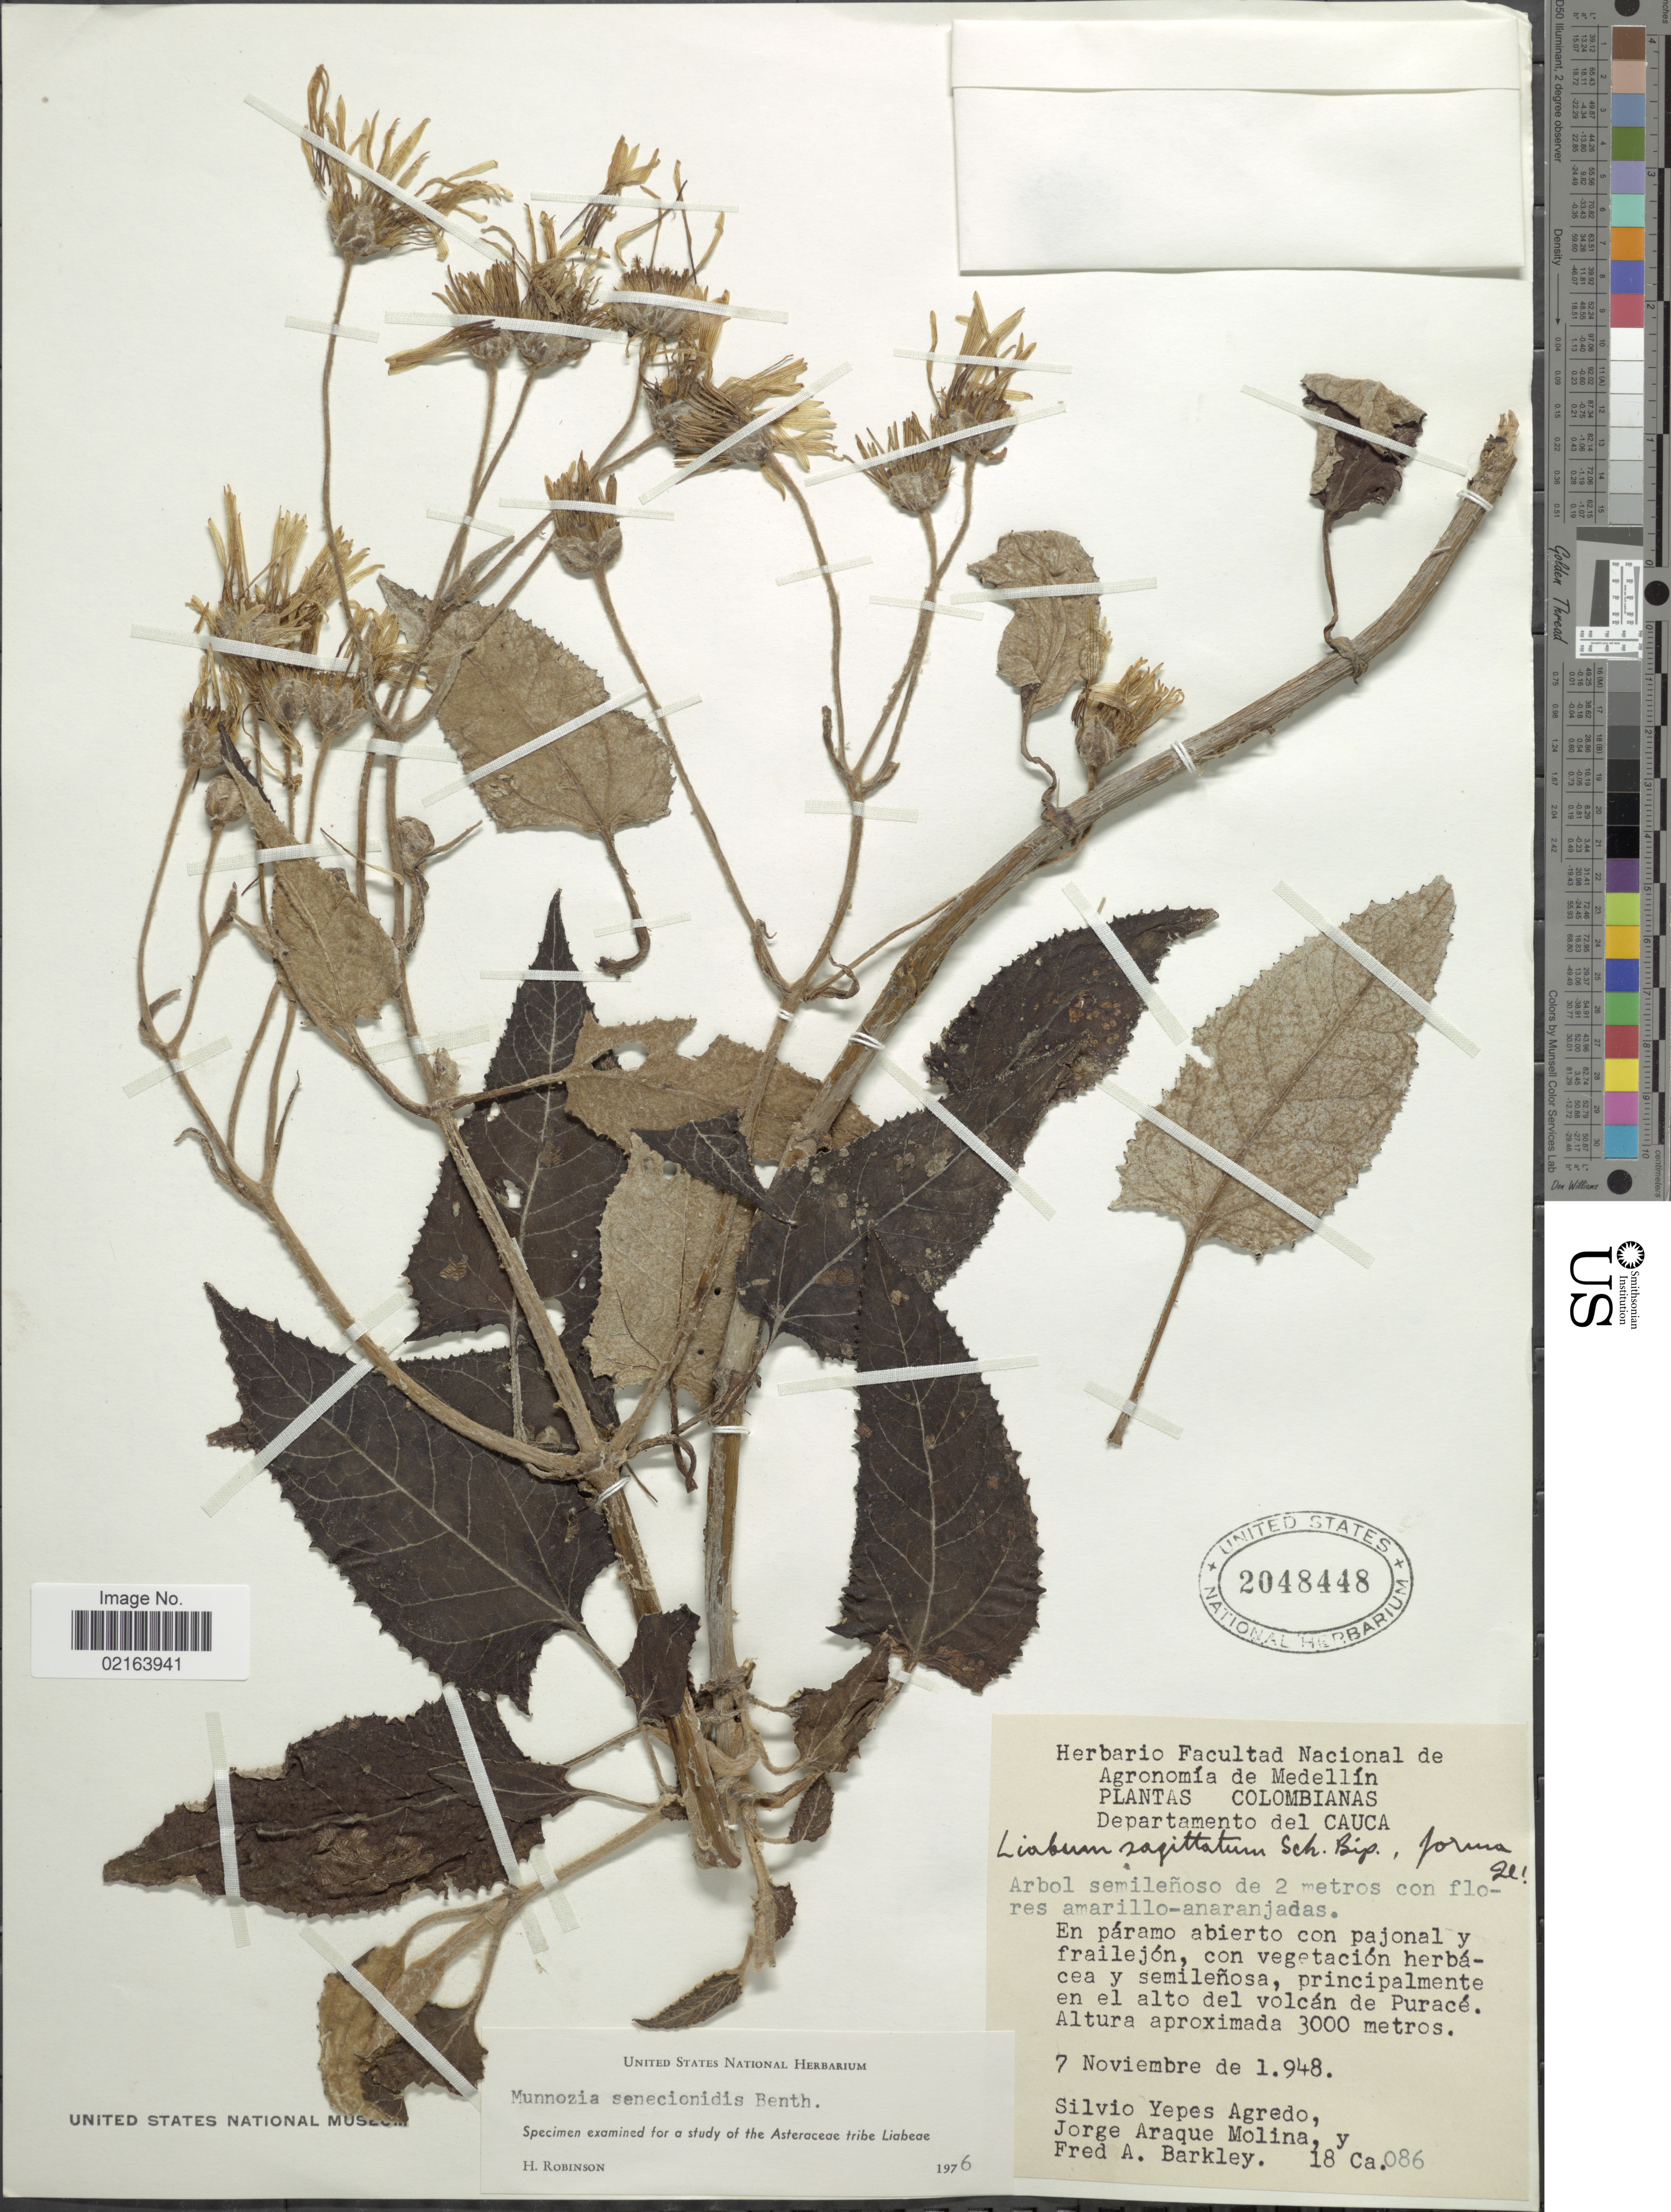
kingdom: Plantae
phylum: Tracheophyta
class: Magnoliopsida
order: Asterales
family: Asteraceae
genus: Munnozia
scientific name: Munnozia senecionidis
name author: Benth.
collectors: S. Yepes-Agredo, J. Araque Molina & F. A. Barkley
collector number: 18 ca. 086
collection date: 1948-11-07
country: Colombia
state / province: Cauca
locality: Departamento del Cauca, Principalmente en el alto del volcan de Purace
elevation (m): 3000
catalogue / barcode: US 2048448